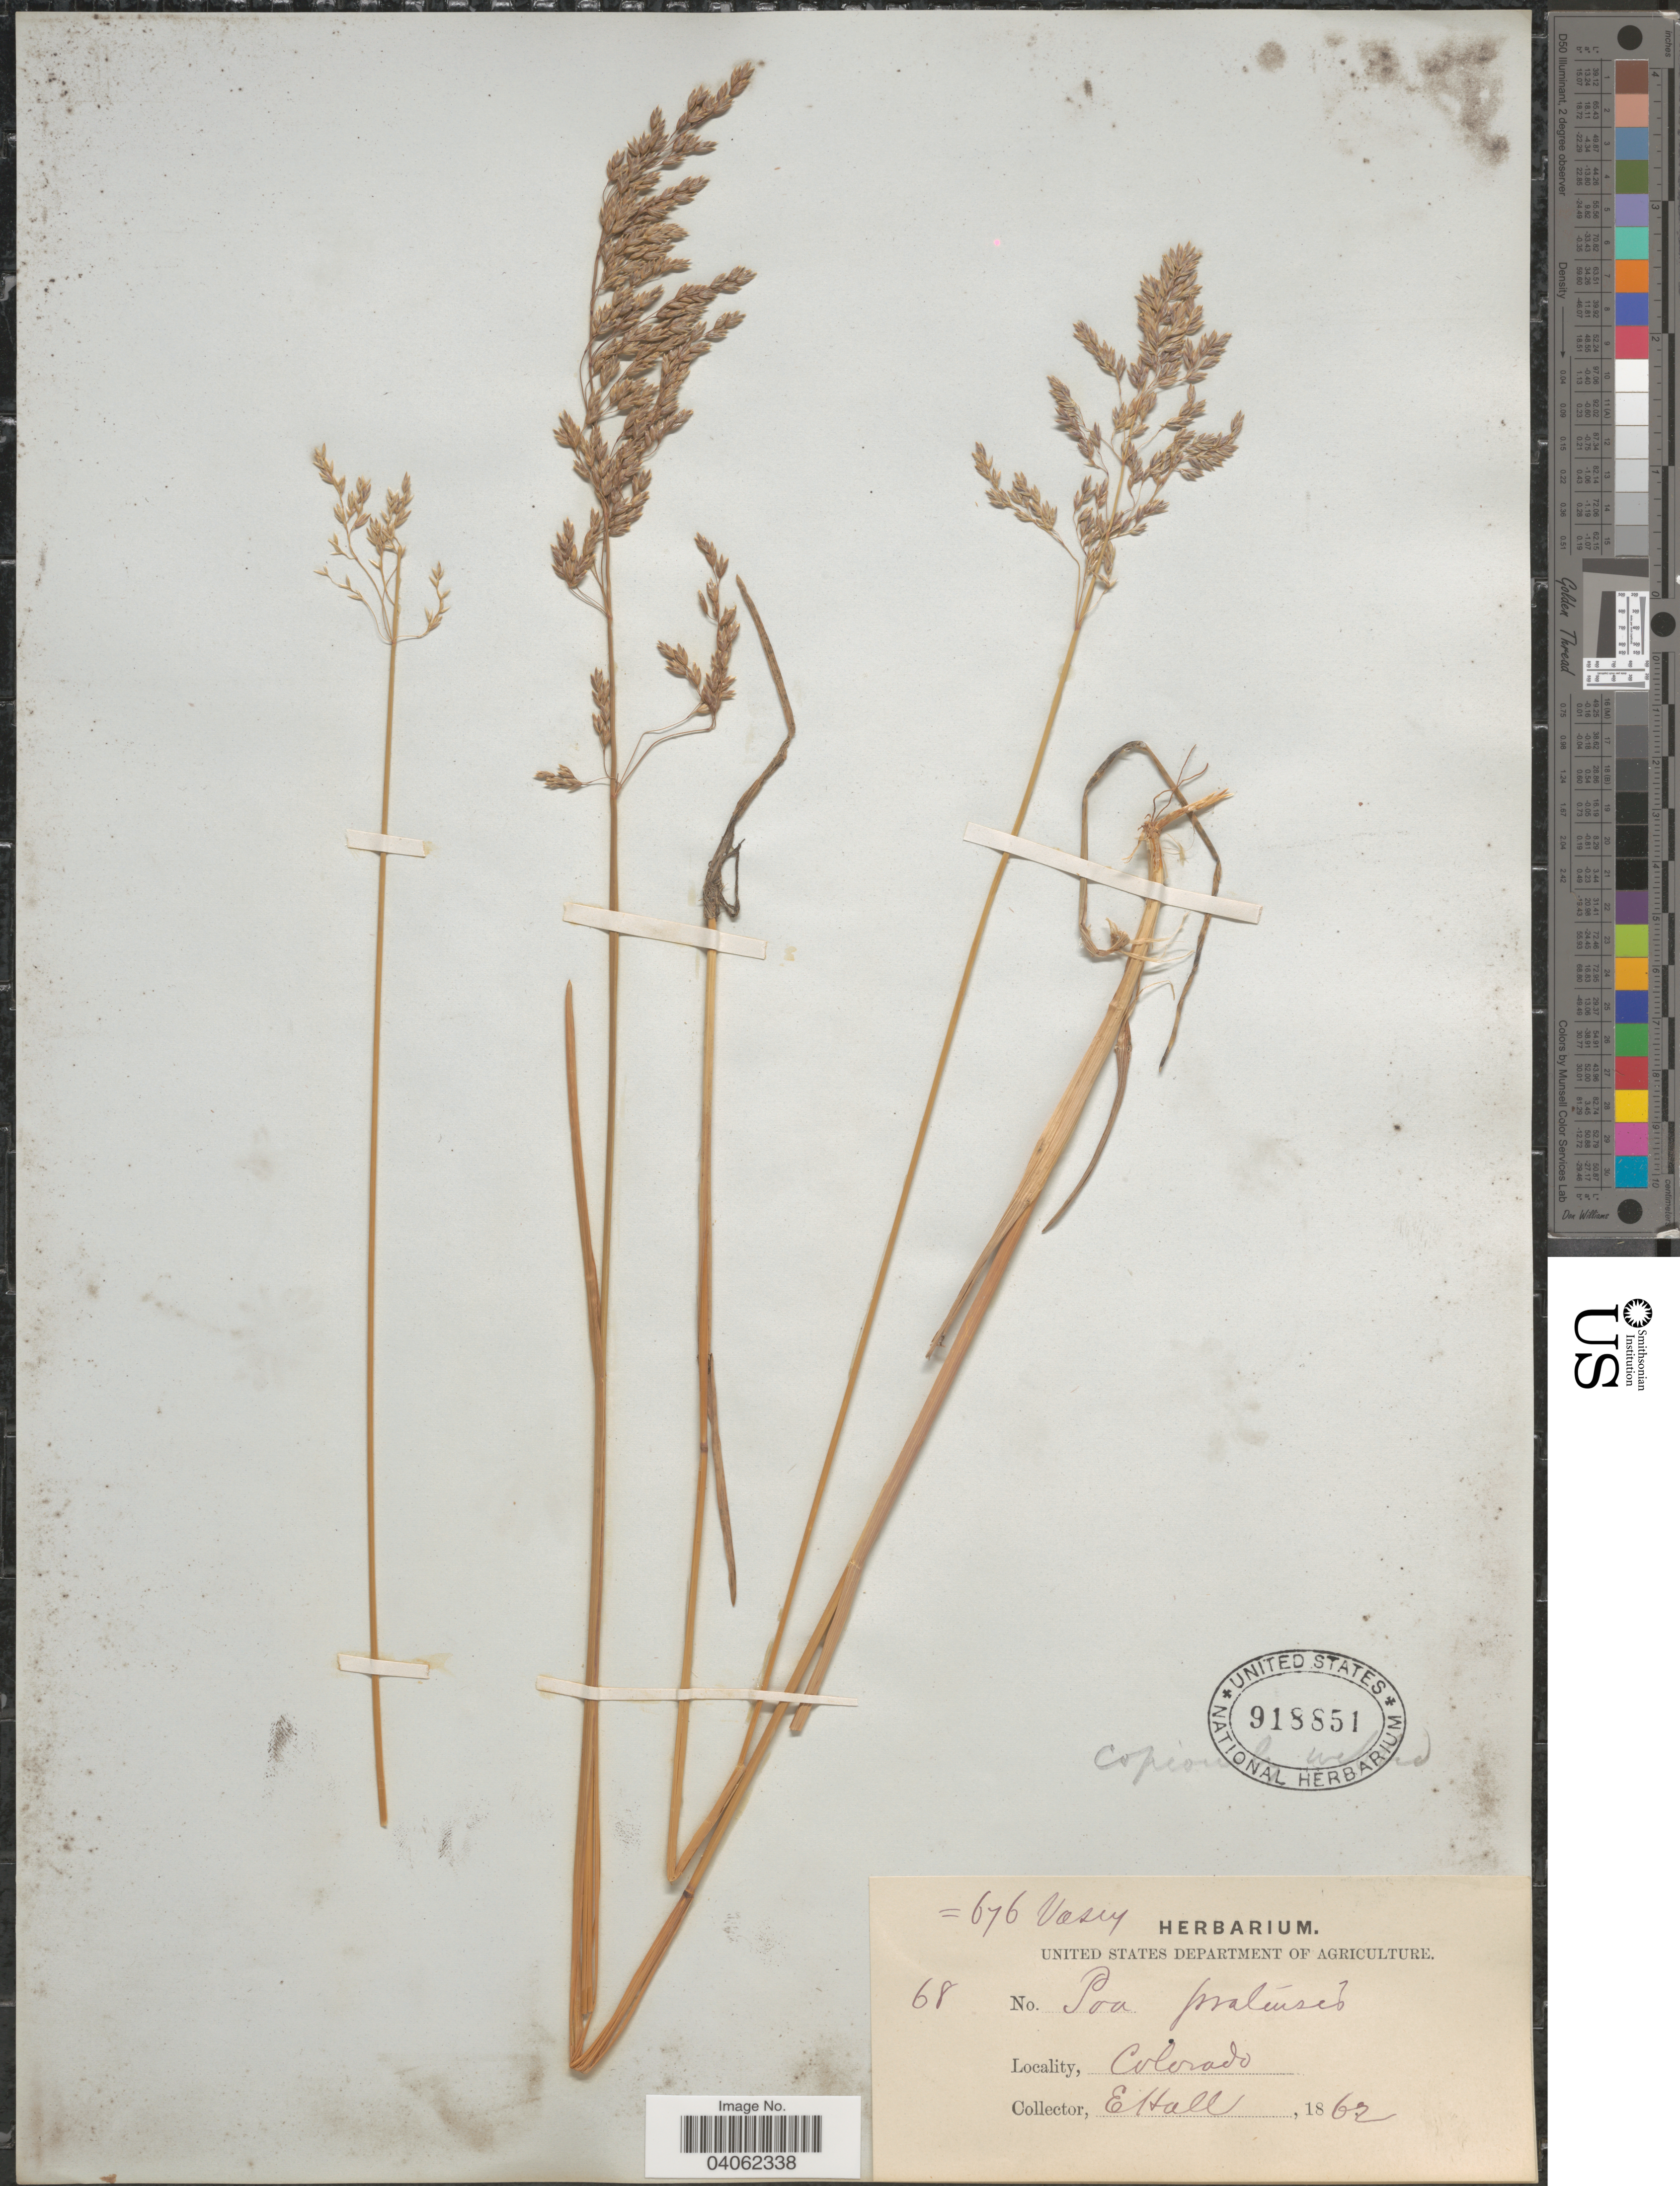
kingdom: Plantae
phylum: Tracheophyta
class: Liliopsida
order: Poales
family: Poaceae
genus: Poa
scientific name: Poa pratensis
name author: L.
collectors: E. Hall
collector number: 68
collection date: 1862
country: United States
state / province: Colorado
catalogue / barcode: US 918851